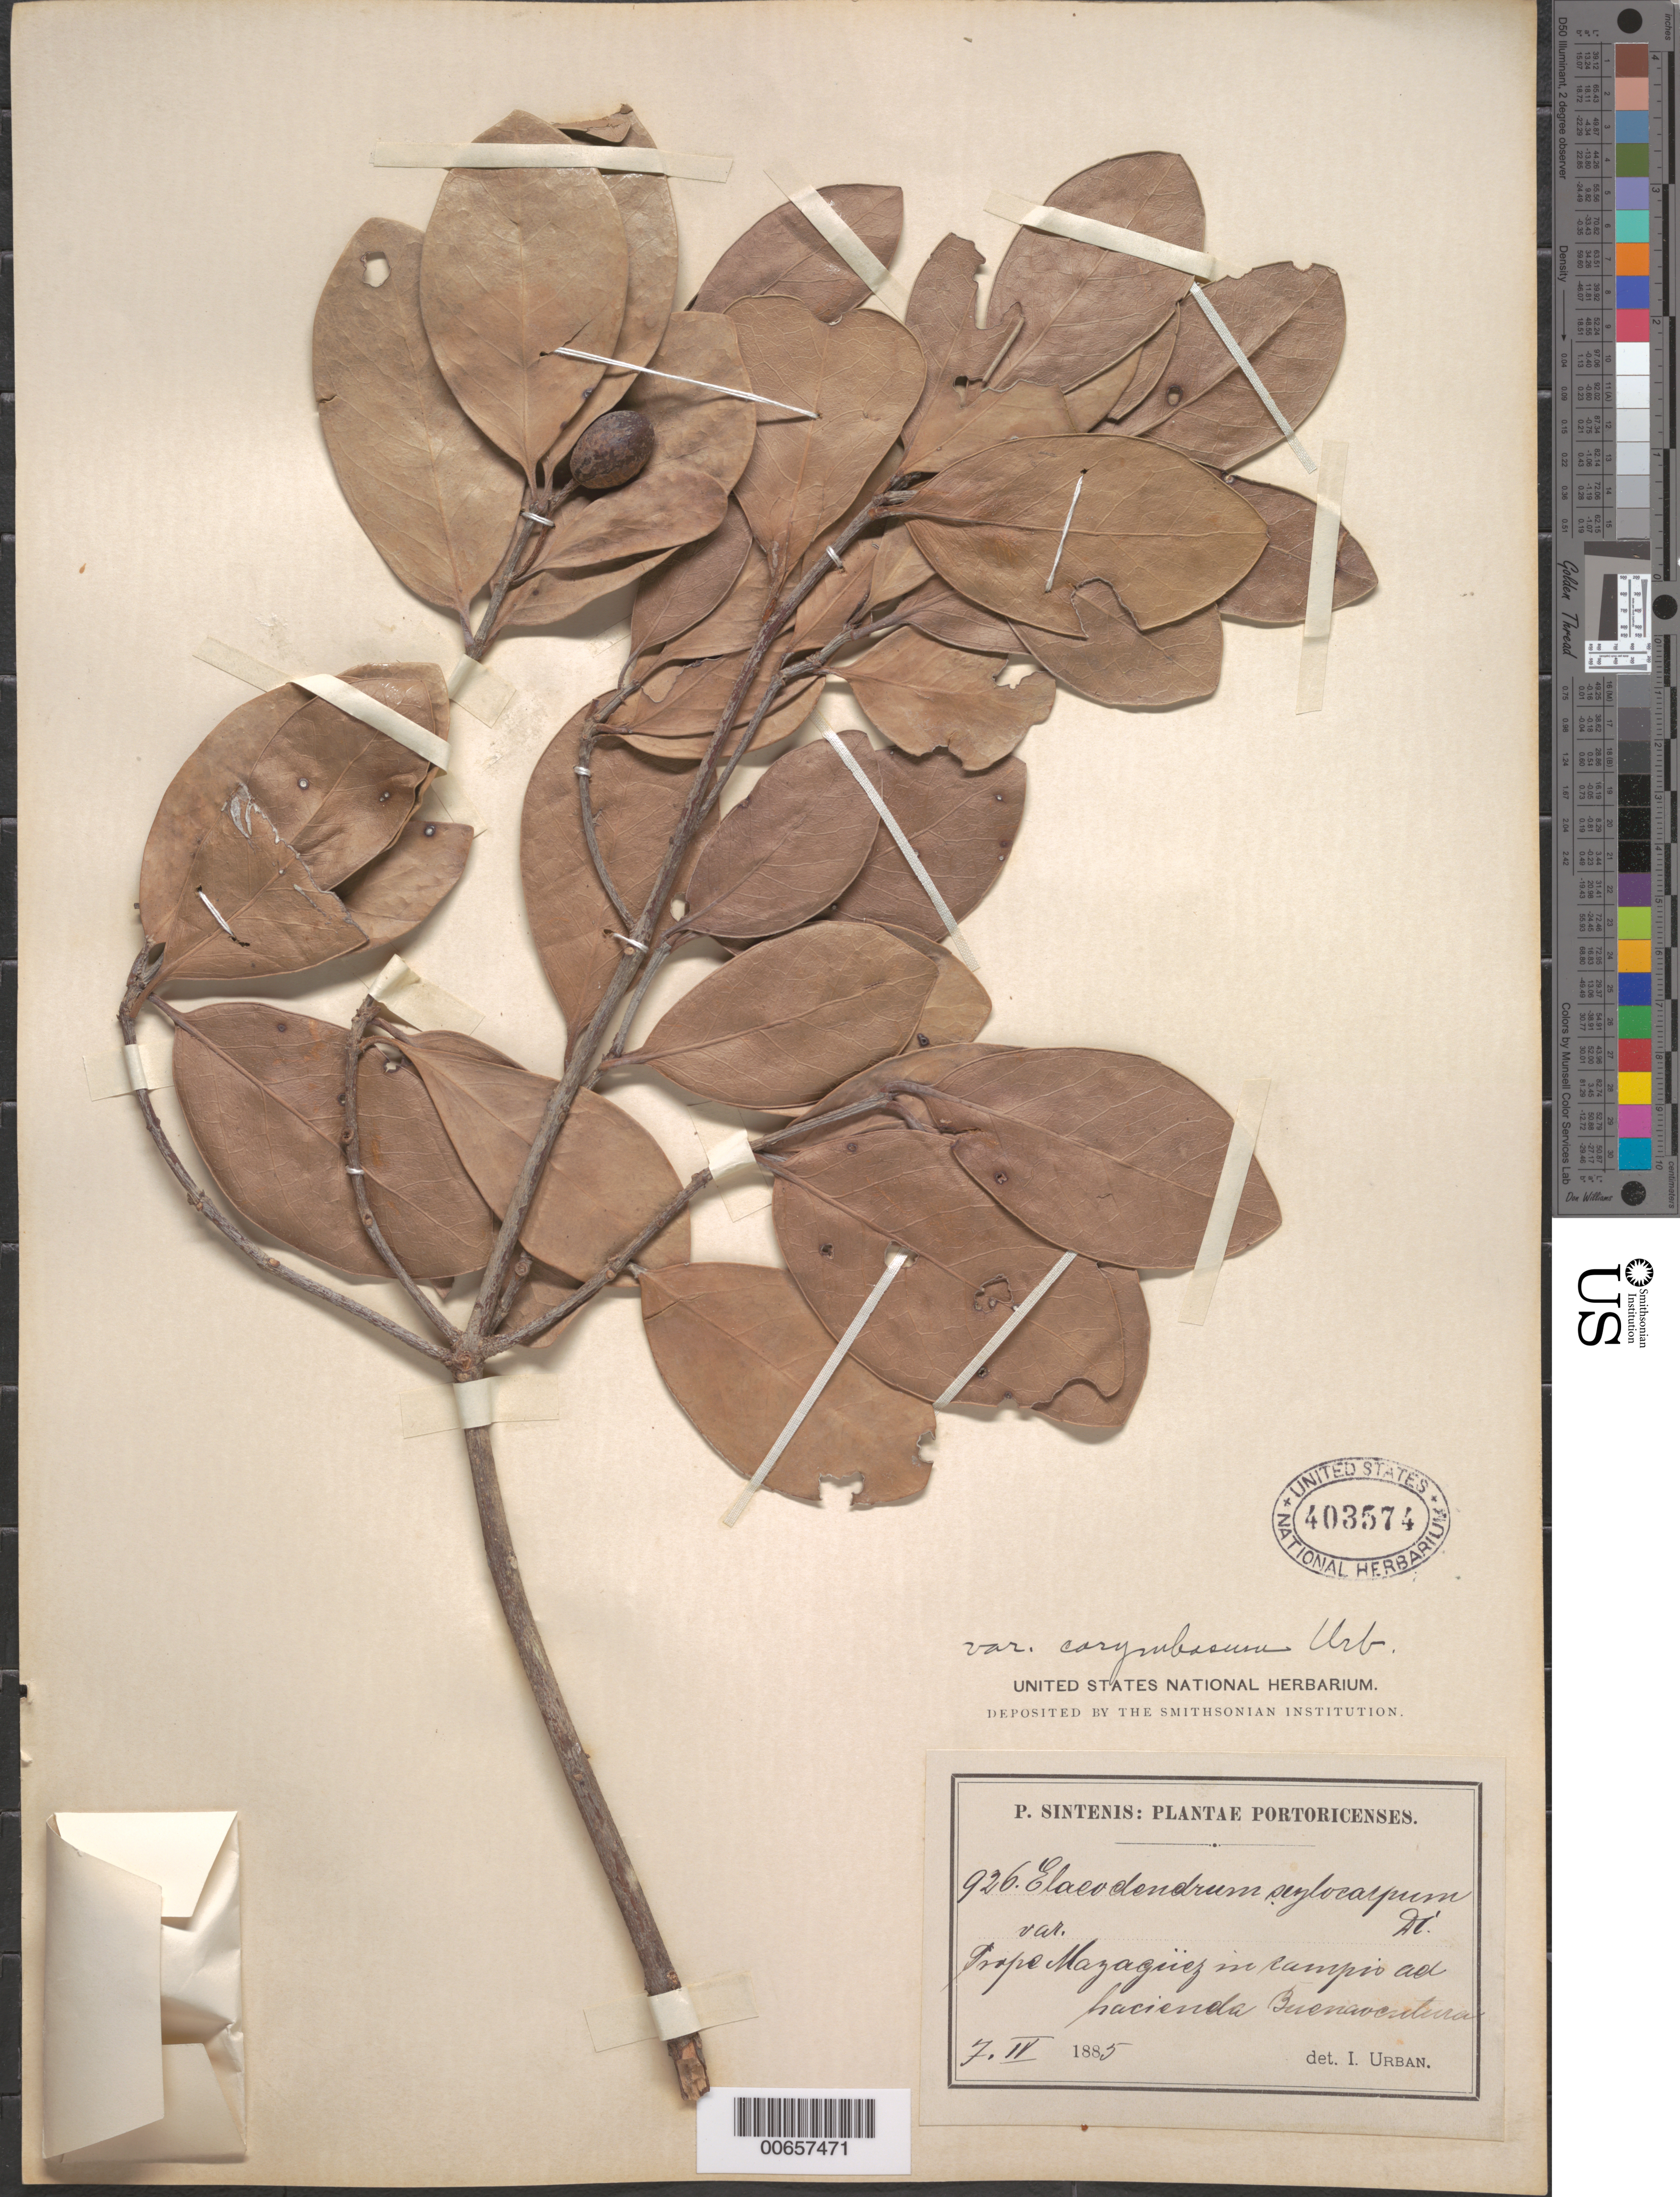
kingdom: Plantae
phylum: Tracheophyta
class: Magnoliopsida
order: Celastrales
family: Celastraceae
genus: Elaeodendron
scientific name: Elaeodendron xylocarpum var. corymbosum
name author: (Vahl) Urb.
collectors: P. Sintenis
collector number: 926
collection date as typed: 07 Apr 1885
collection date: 1885-04-07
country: Puerto Rico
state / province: Mayagüez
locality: Prope Mayaguez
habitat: In campis ad hacienda Buenaocutura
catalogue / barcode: US 403574